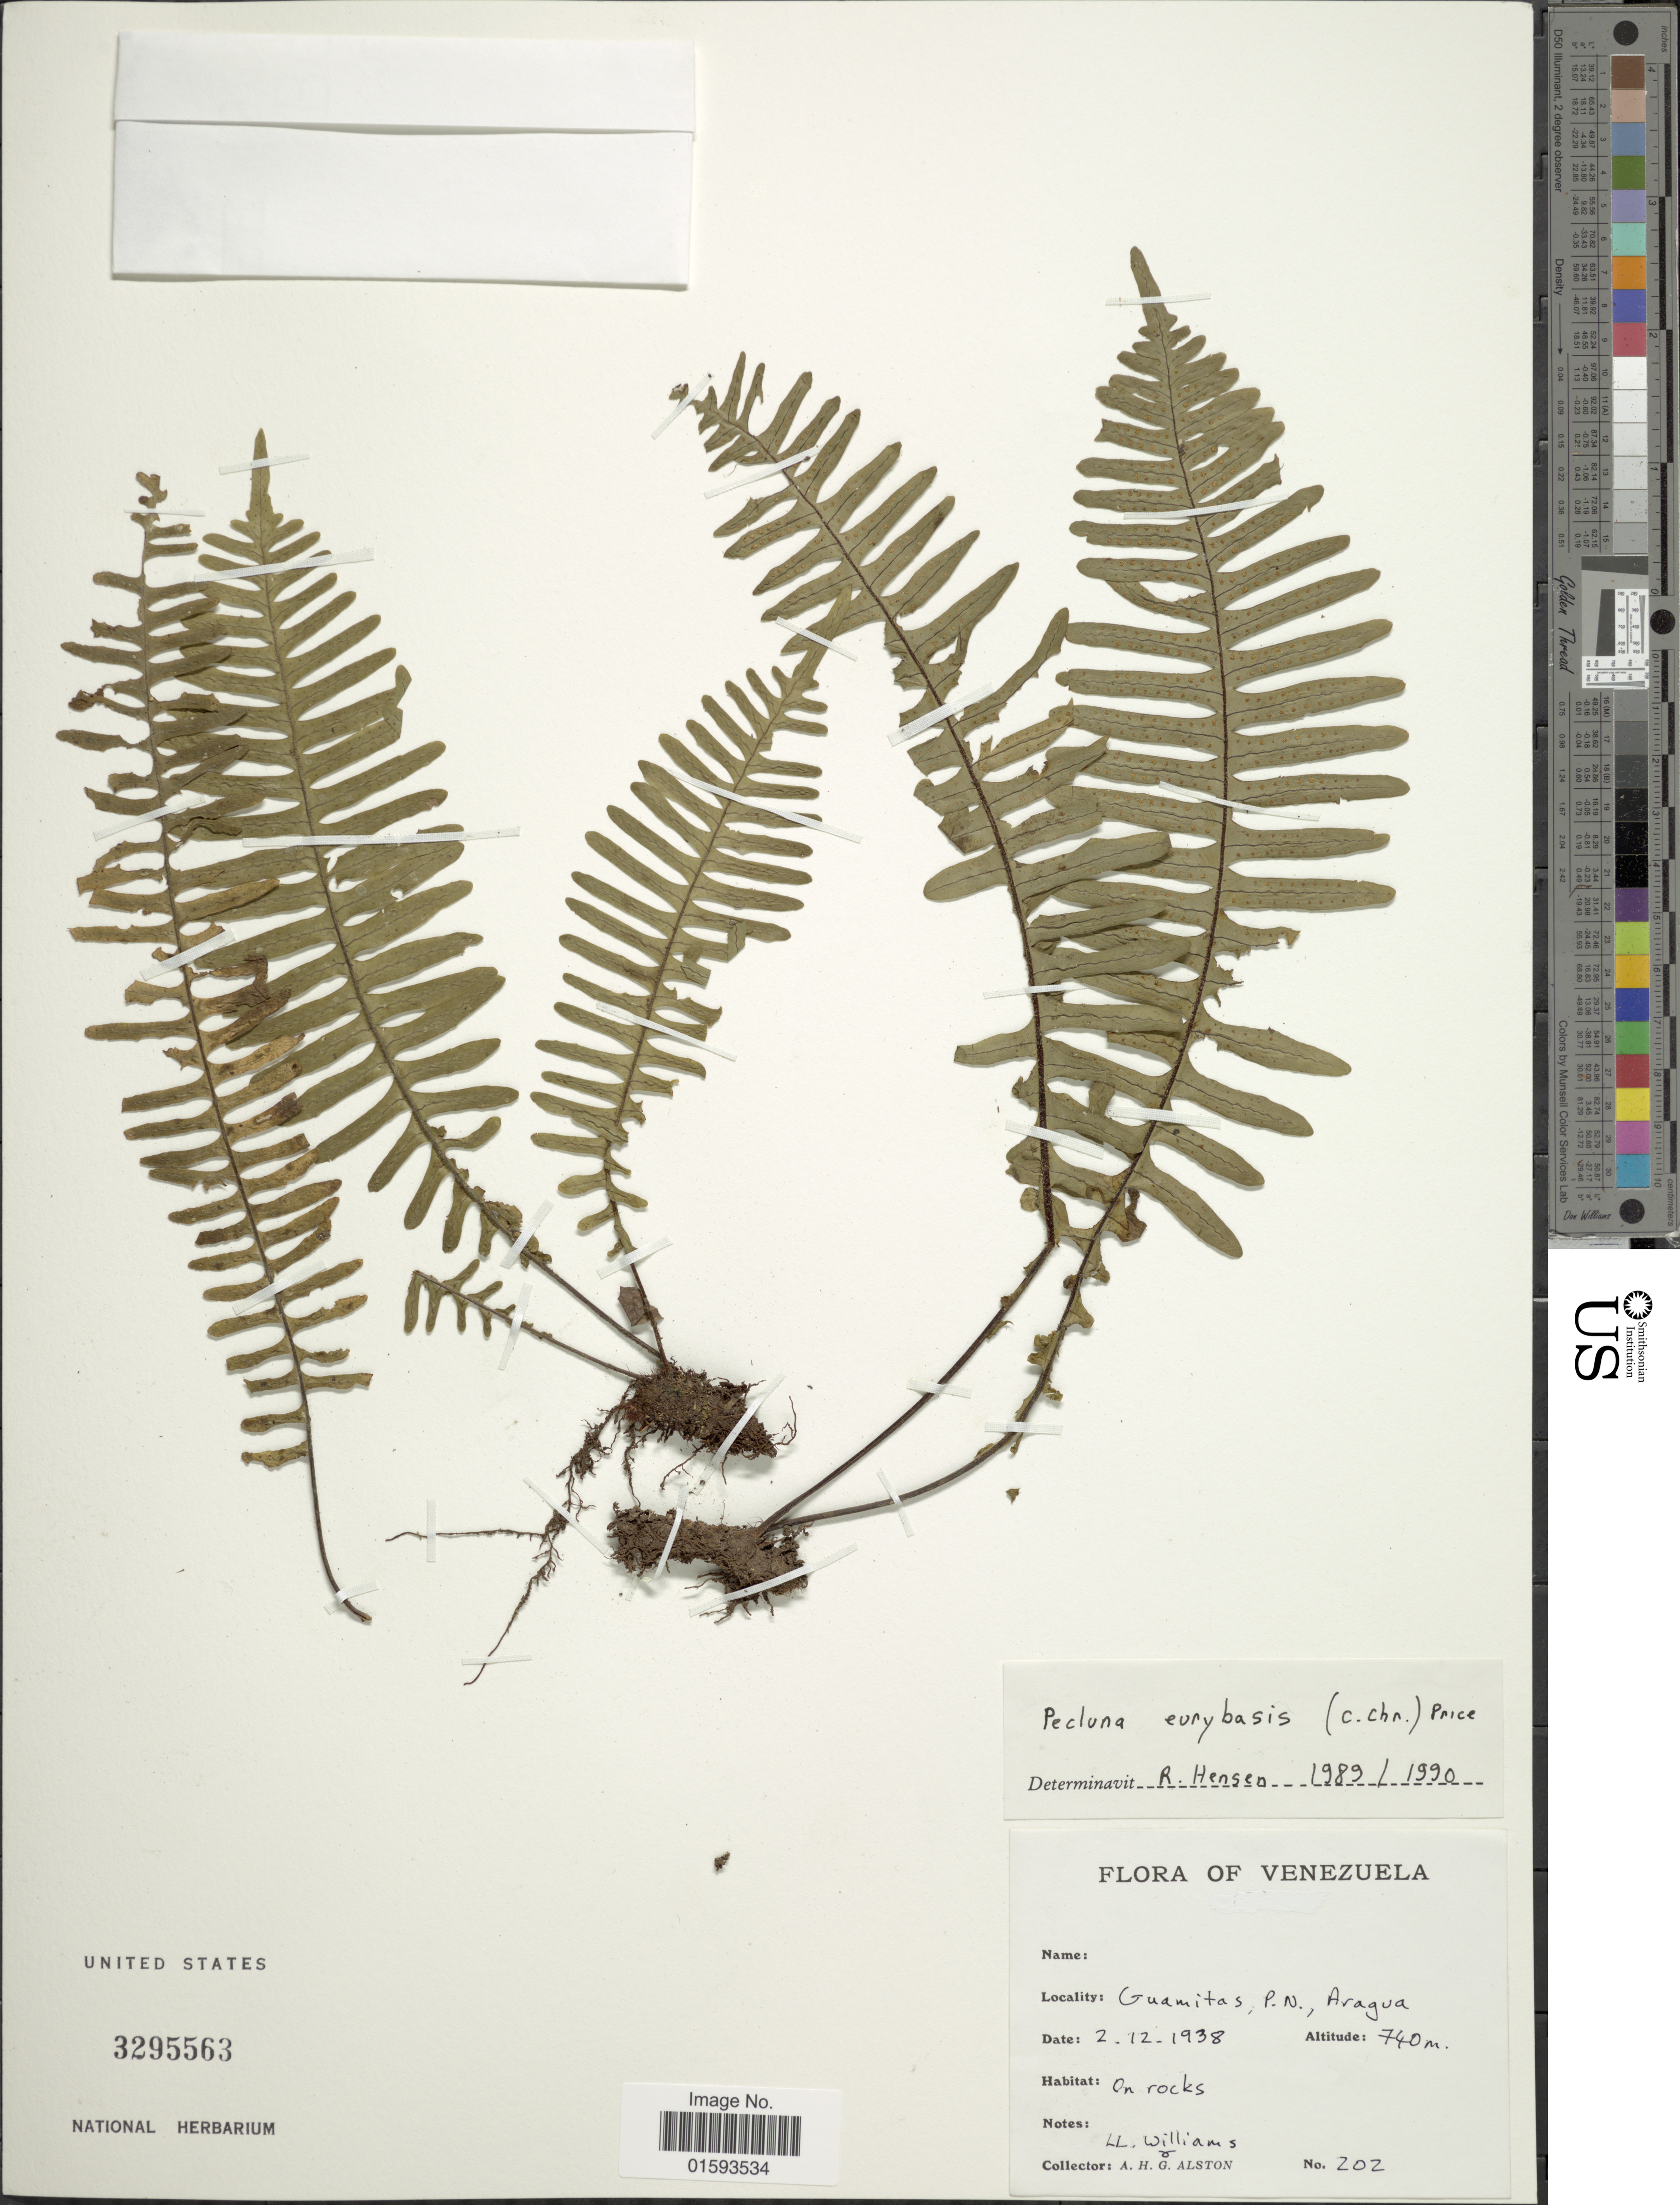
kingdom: Plantae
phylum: Tracheophyta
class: Polypodiopsida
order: Polypodiales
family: Polypodiaceae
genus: Pecluma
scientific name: Pecluma eurybasis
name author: (C. Chr.) M.G. Price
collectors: Ll. Williams & A. H. Alston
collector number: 202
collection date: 1938-12-02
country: Venezuela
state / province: Aragua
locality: Guamitas, P. N.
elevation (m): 740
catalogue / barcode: US 3295563